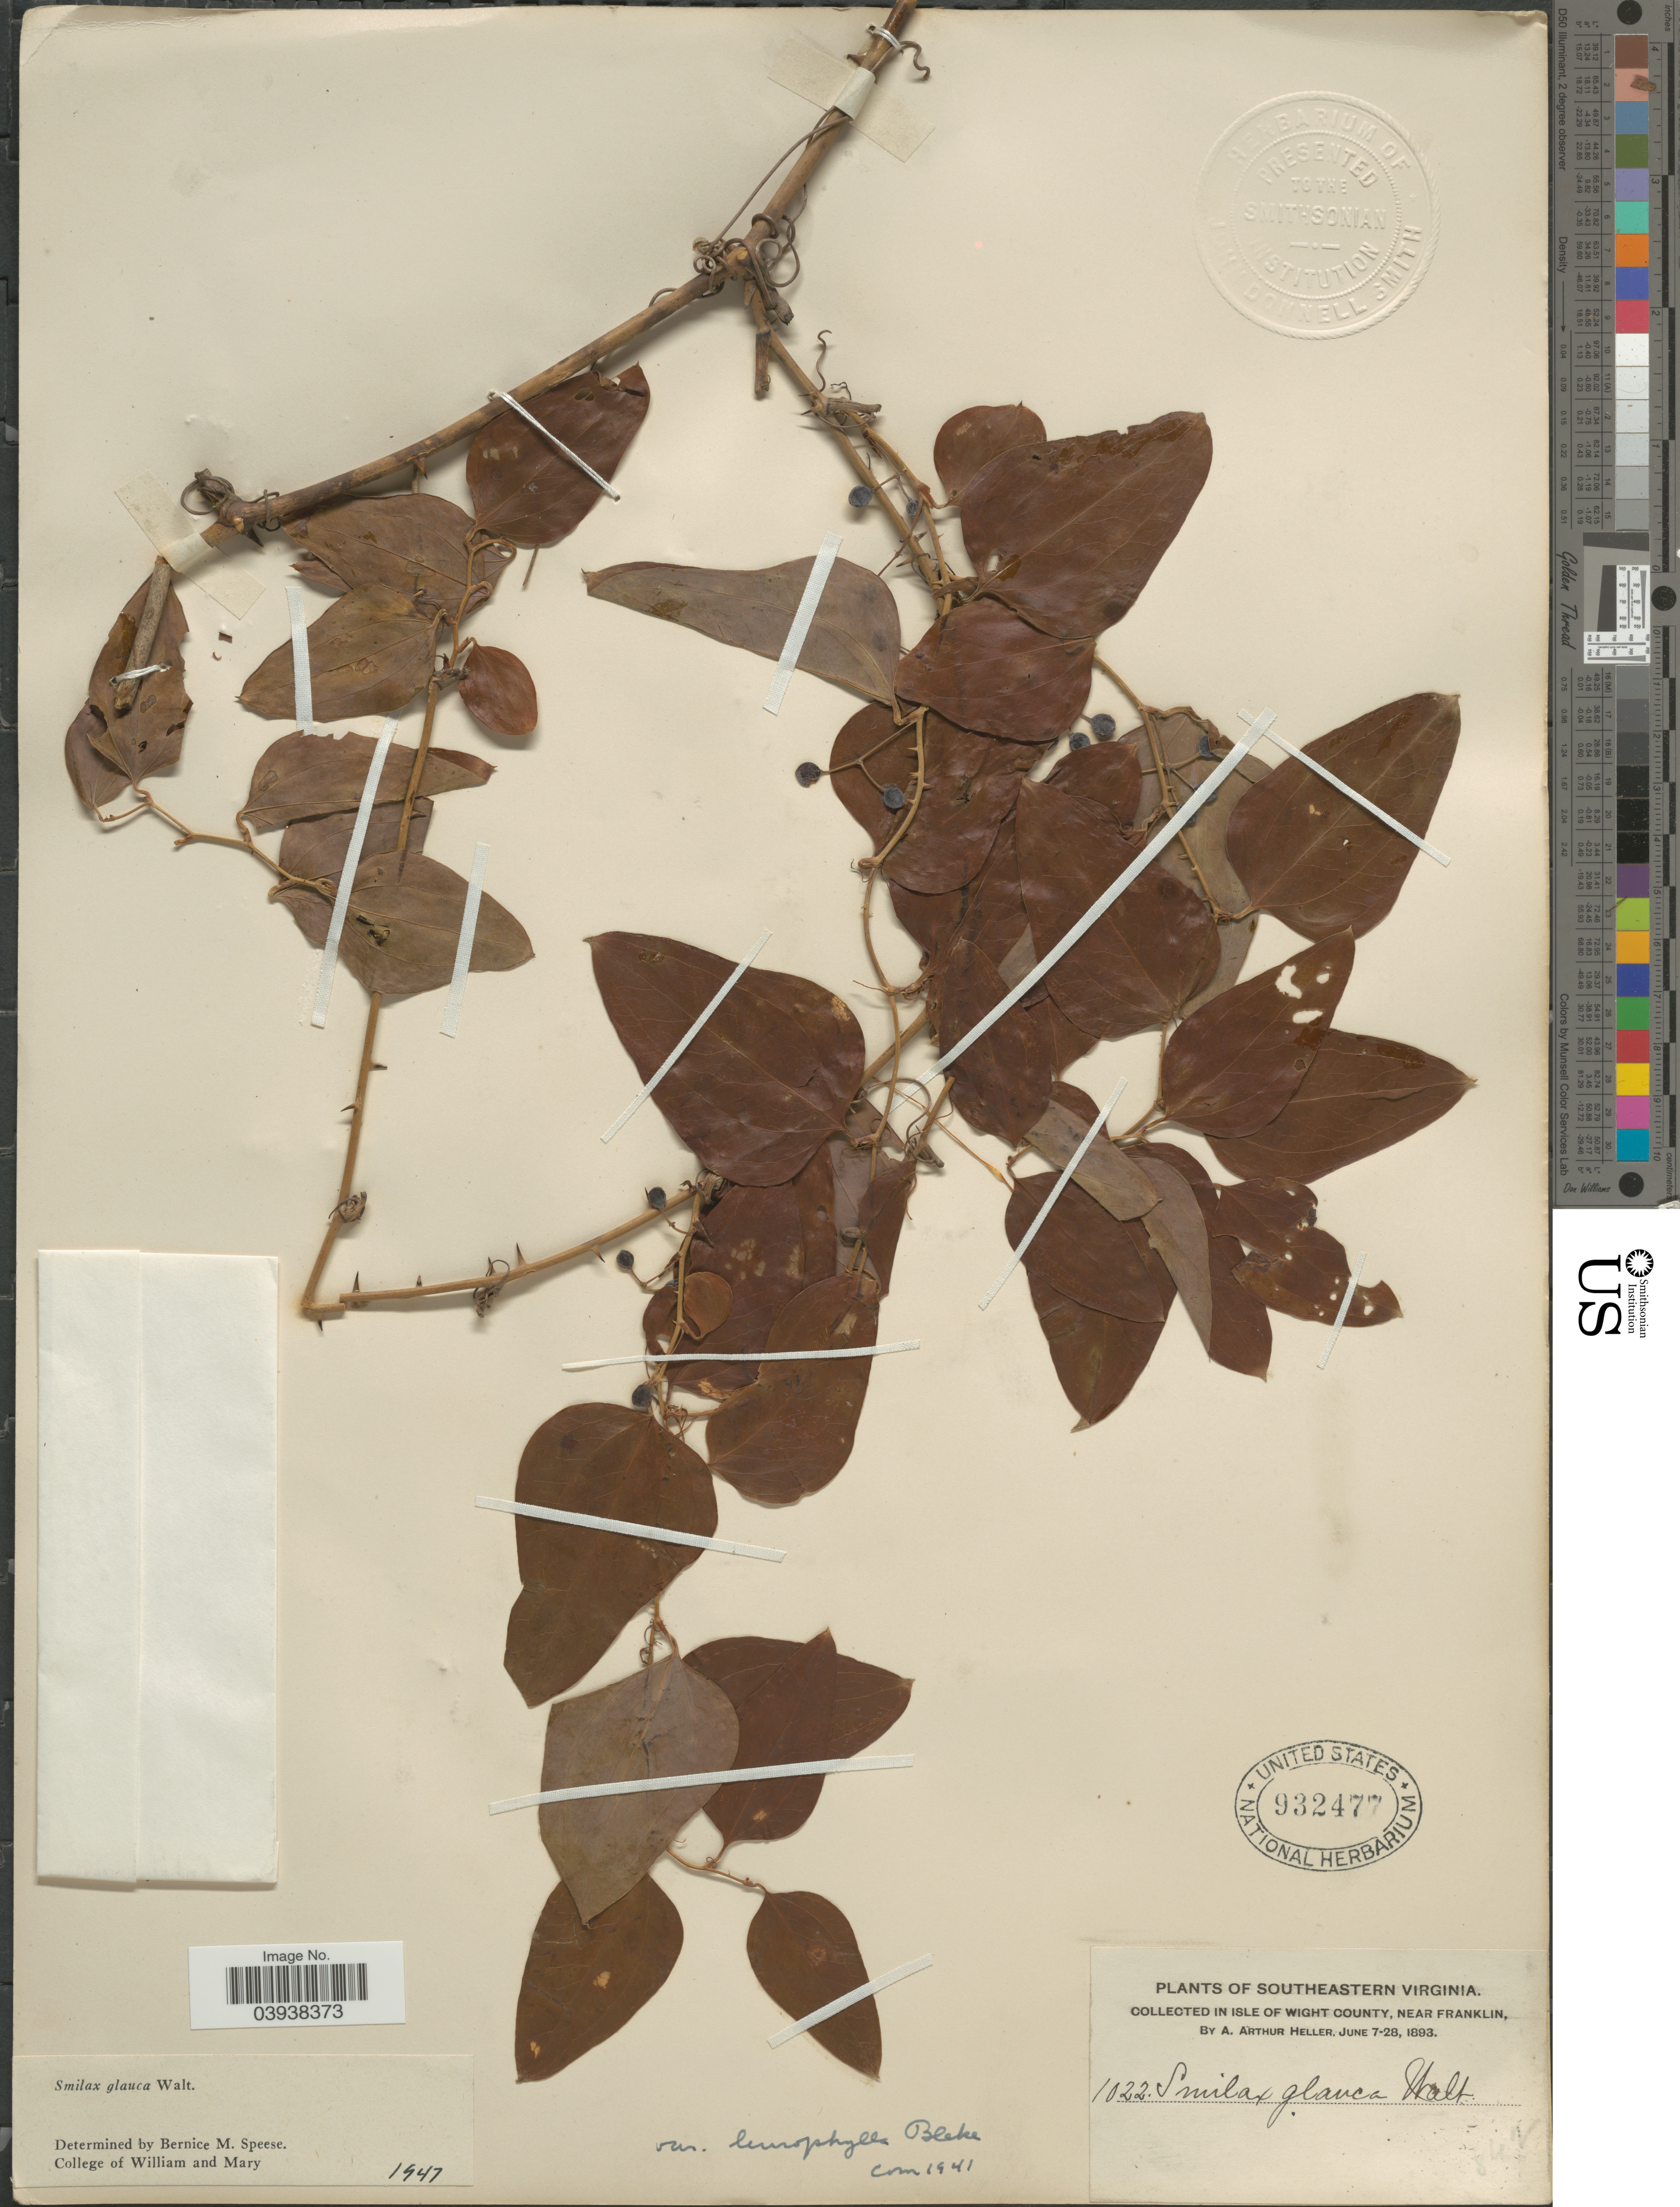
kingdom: Plantae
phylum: Tracheophyta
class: Liliopsida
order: Liliales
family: Smilacaceae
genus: Smilax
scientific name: Smilax glauca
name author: Walter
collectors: A. A. Heller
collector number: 1022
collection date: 1893-06-07/1893-06-28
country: United States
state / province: Virginia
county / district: Isle of Wight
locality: Southeastern Virginia. In Isle of Wight County, near Franklin.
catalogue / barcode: US 932477